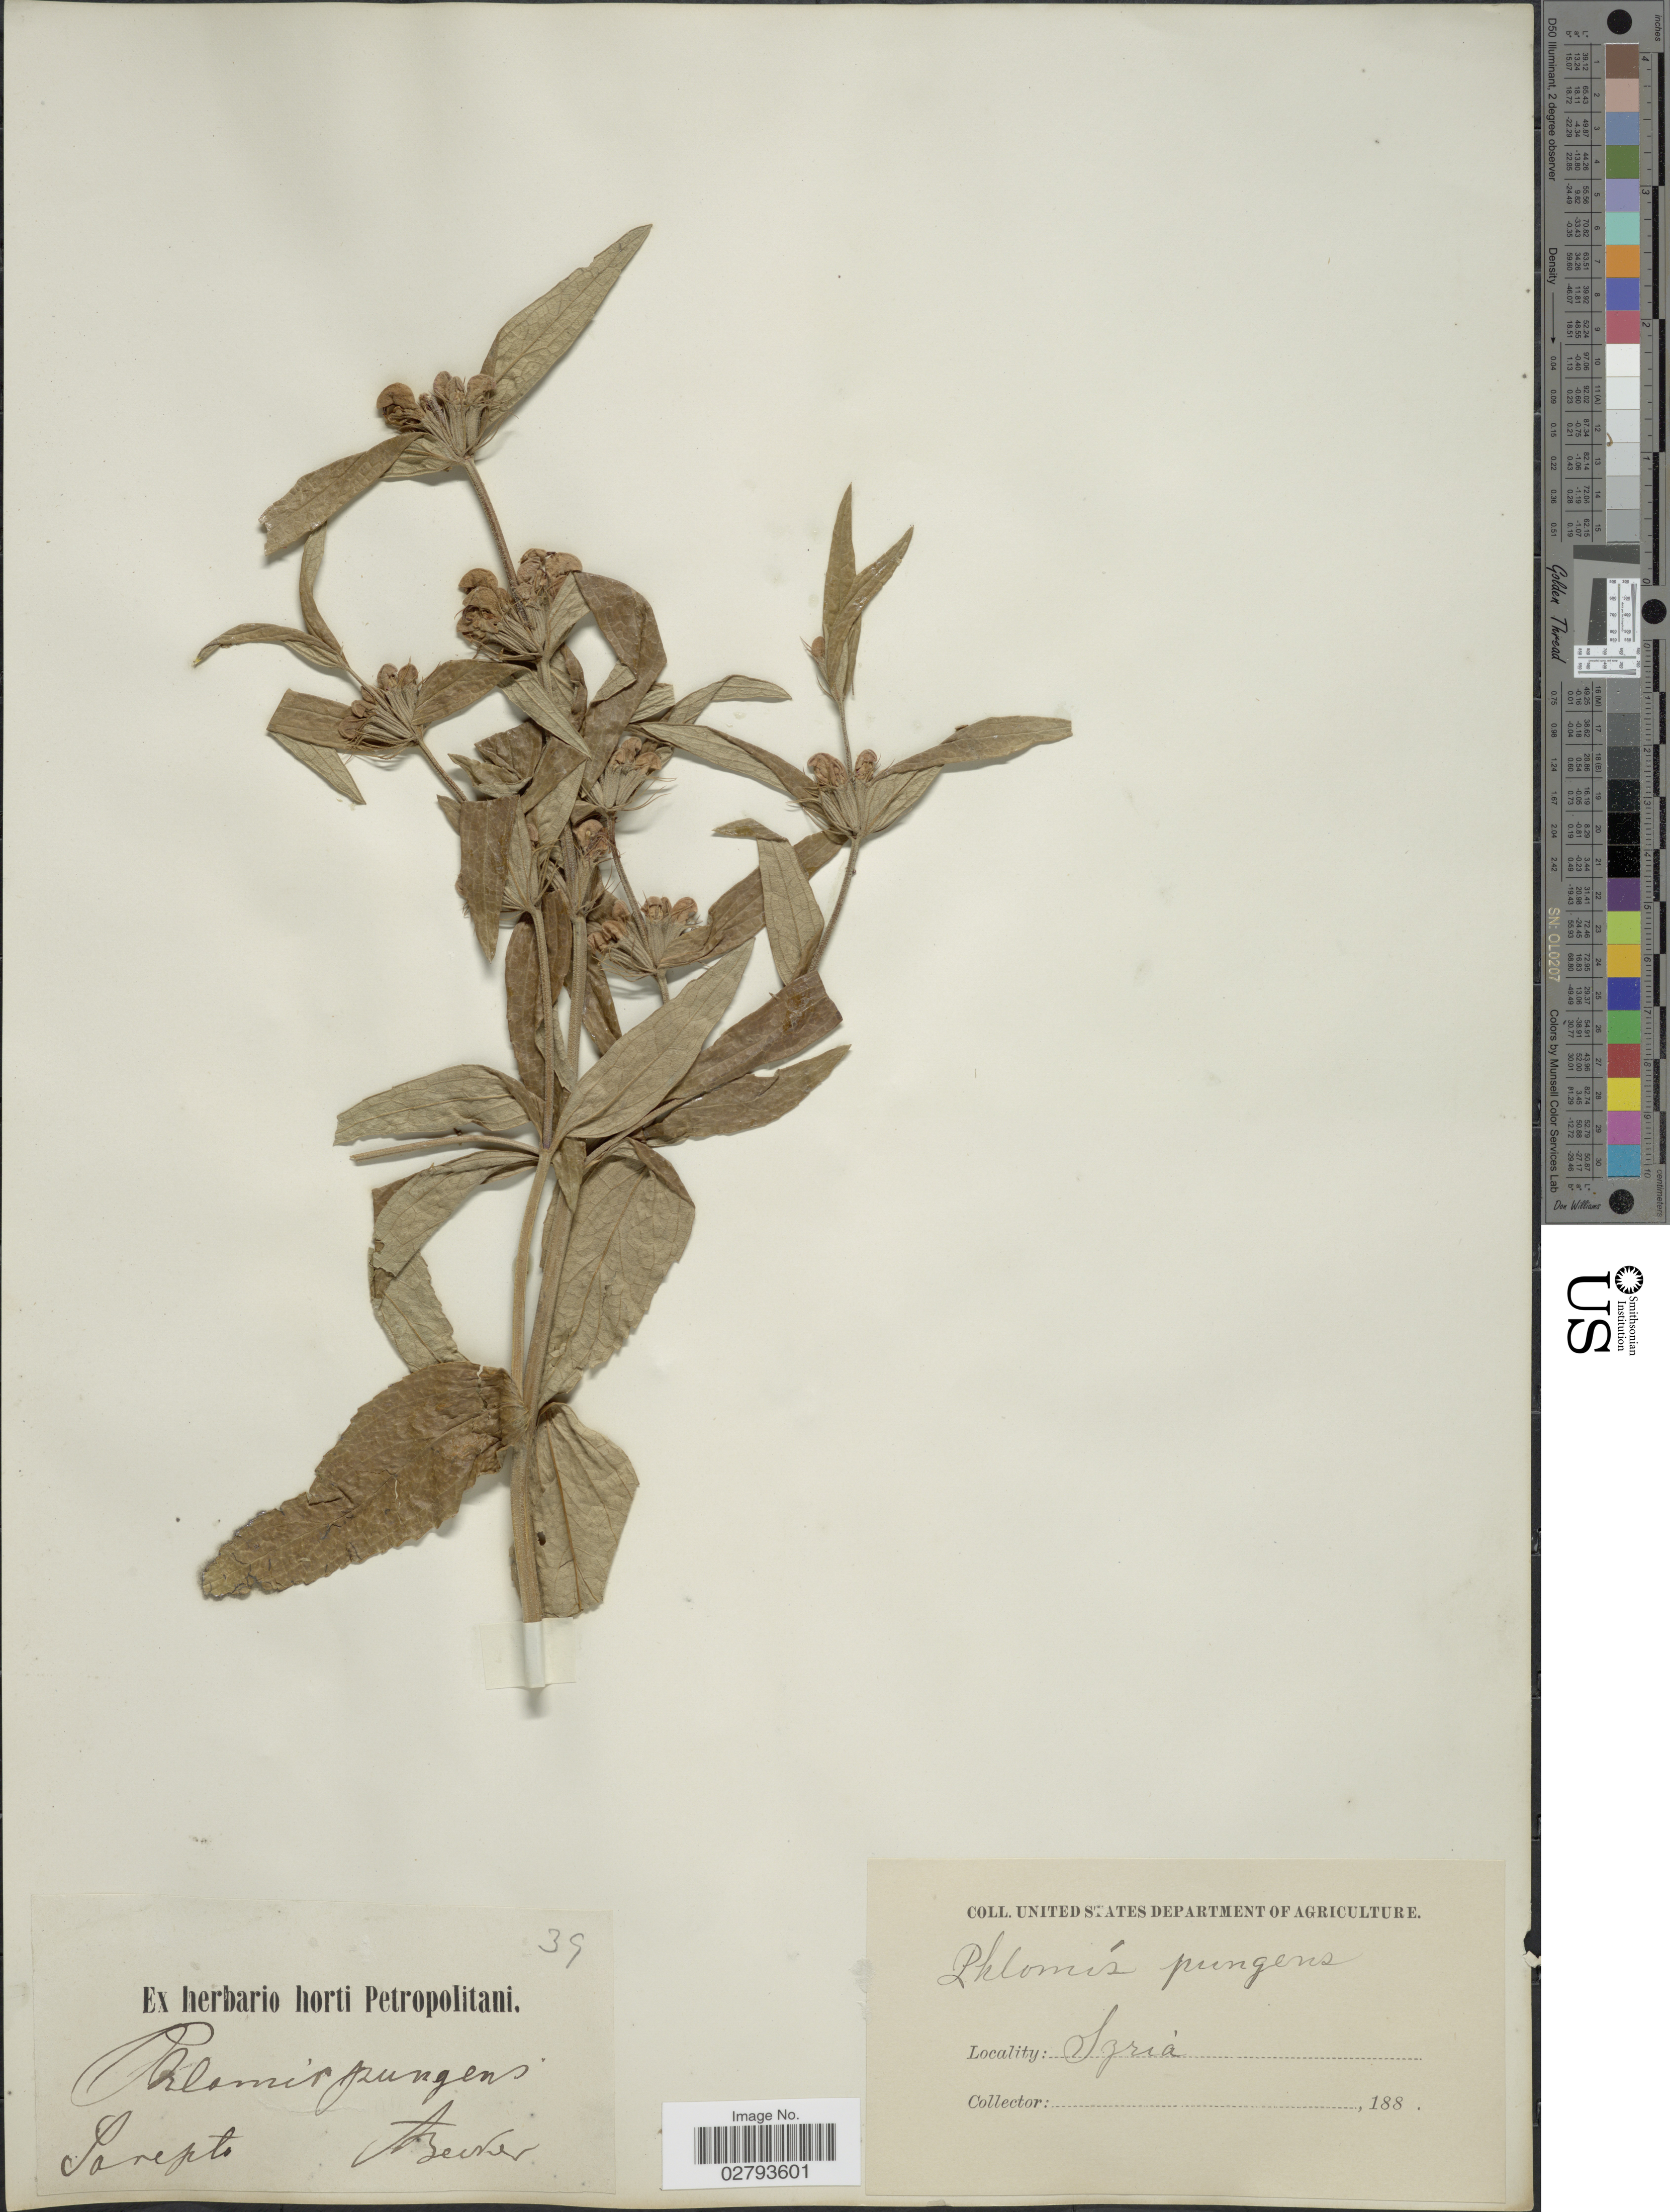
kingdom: Plantae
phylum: Tracheophyta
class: Magnoliopsida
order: Lamiales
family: Lamiaceae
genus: Phlomis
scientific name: Phlomis herba-venti subsp. pungens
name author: Maire ex DeFilipps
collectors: A. Becker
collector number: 39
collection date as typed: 188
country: Russian Federation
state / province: Volgograd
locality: Sarepta. Izria.